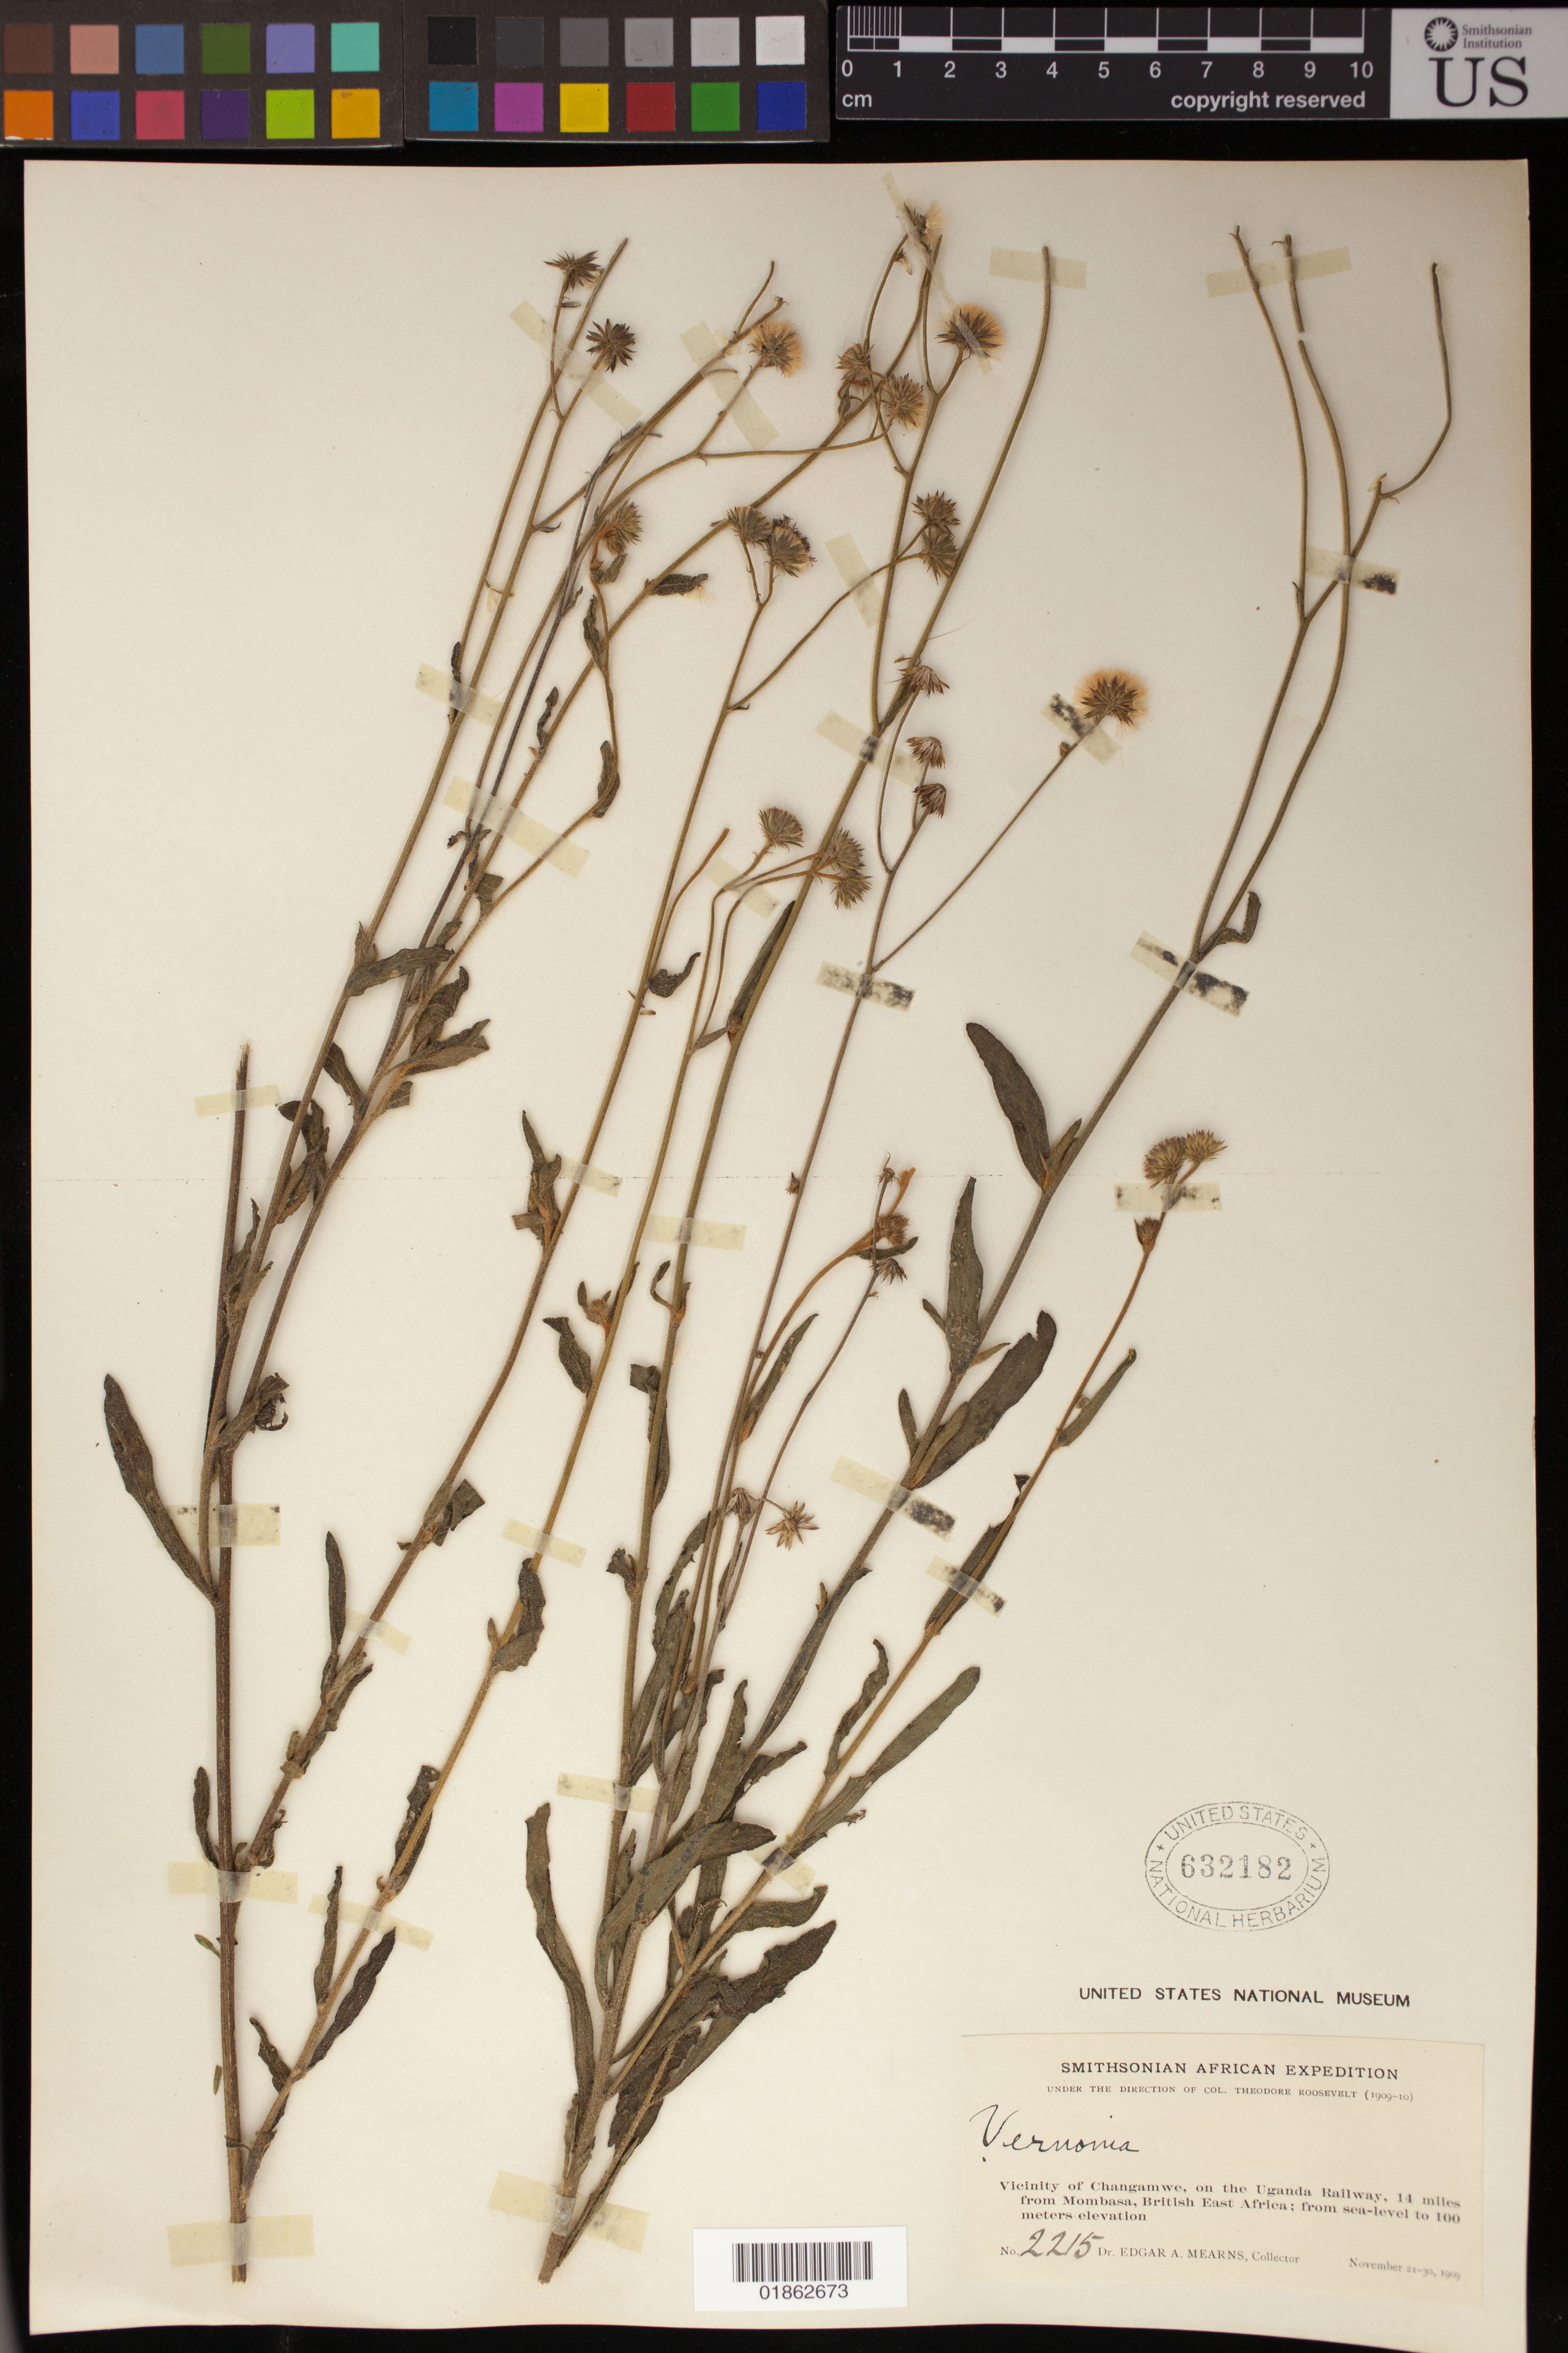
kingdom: Plantae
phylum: Tracheophyta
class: Magnoliopsida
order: Asterales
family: Asteraceae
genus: Vernonia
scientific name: Vernonia sp.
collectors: E. A. Mearns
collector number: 2215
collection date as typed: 1909-11-21/1909-11-30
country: Kenya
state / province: Mombasa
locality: Vicinity of Changamwe, on the Ugandan Railway, 14 miles from Mombasa, British East Africa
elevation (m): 0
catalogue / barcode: US 632182